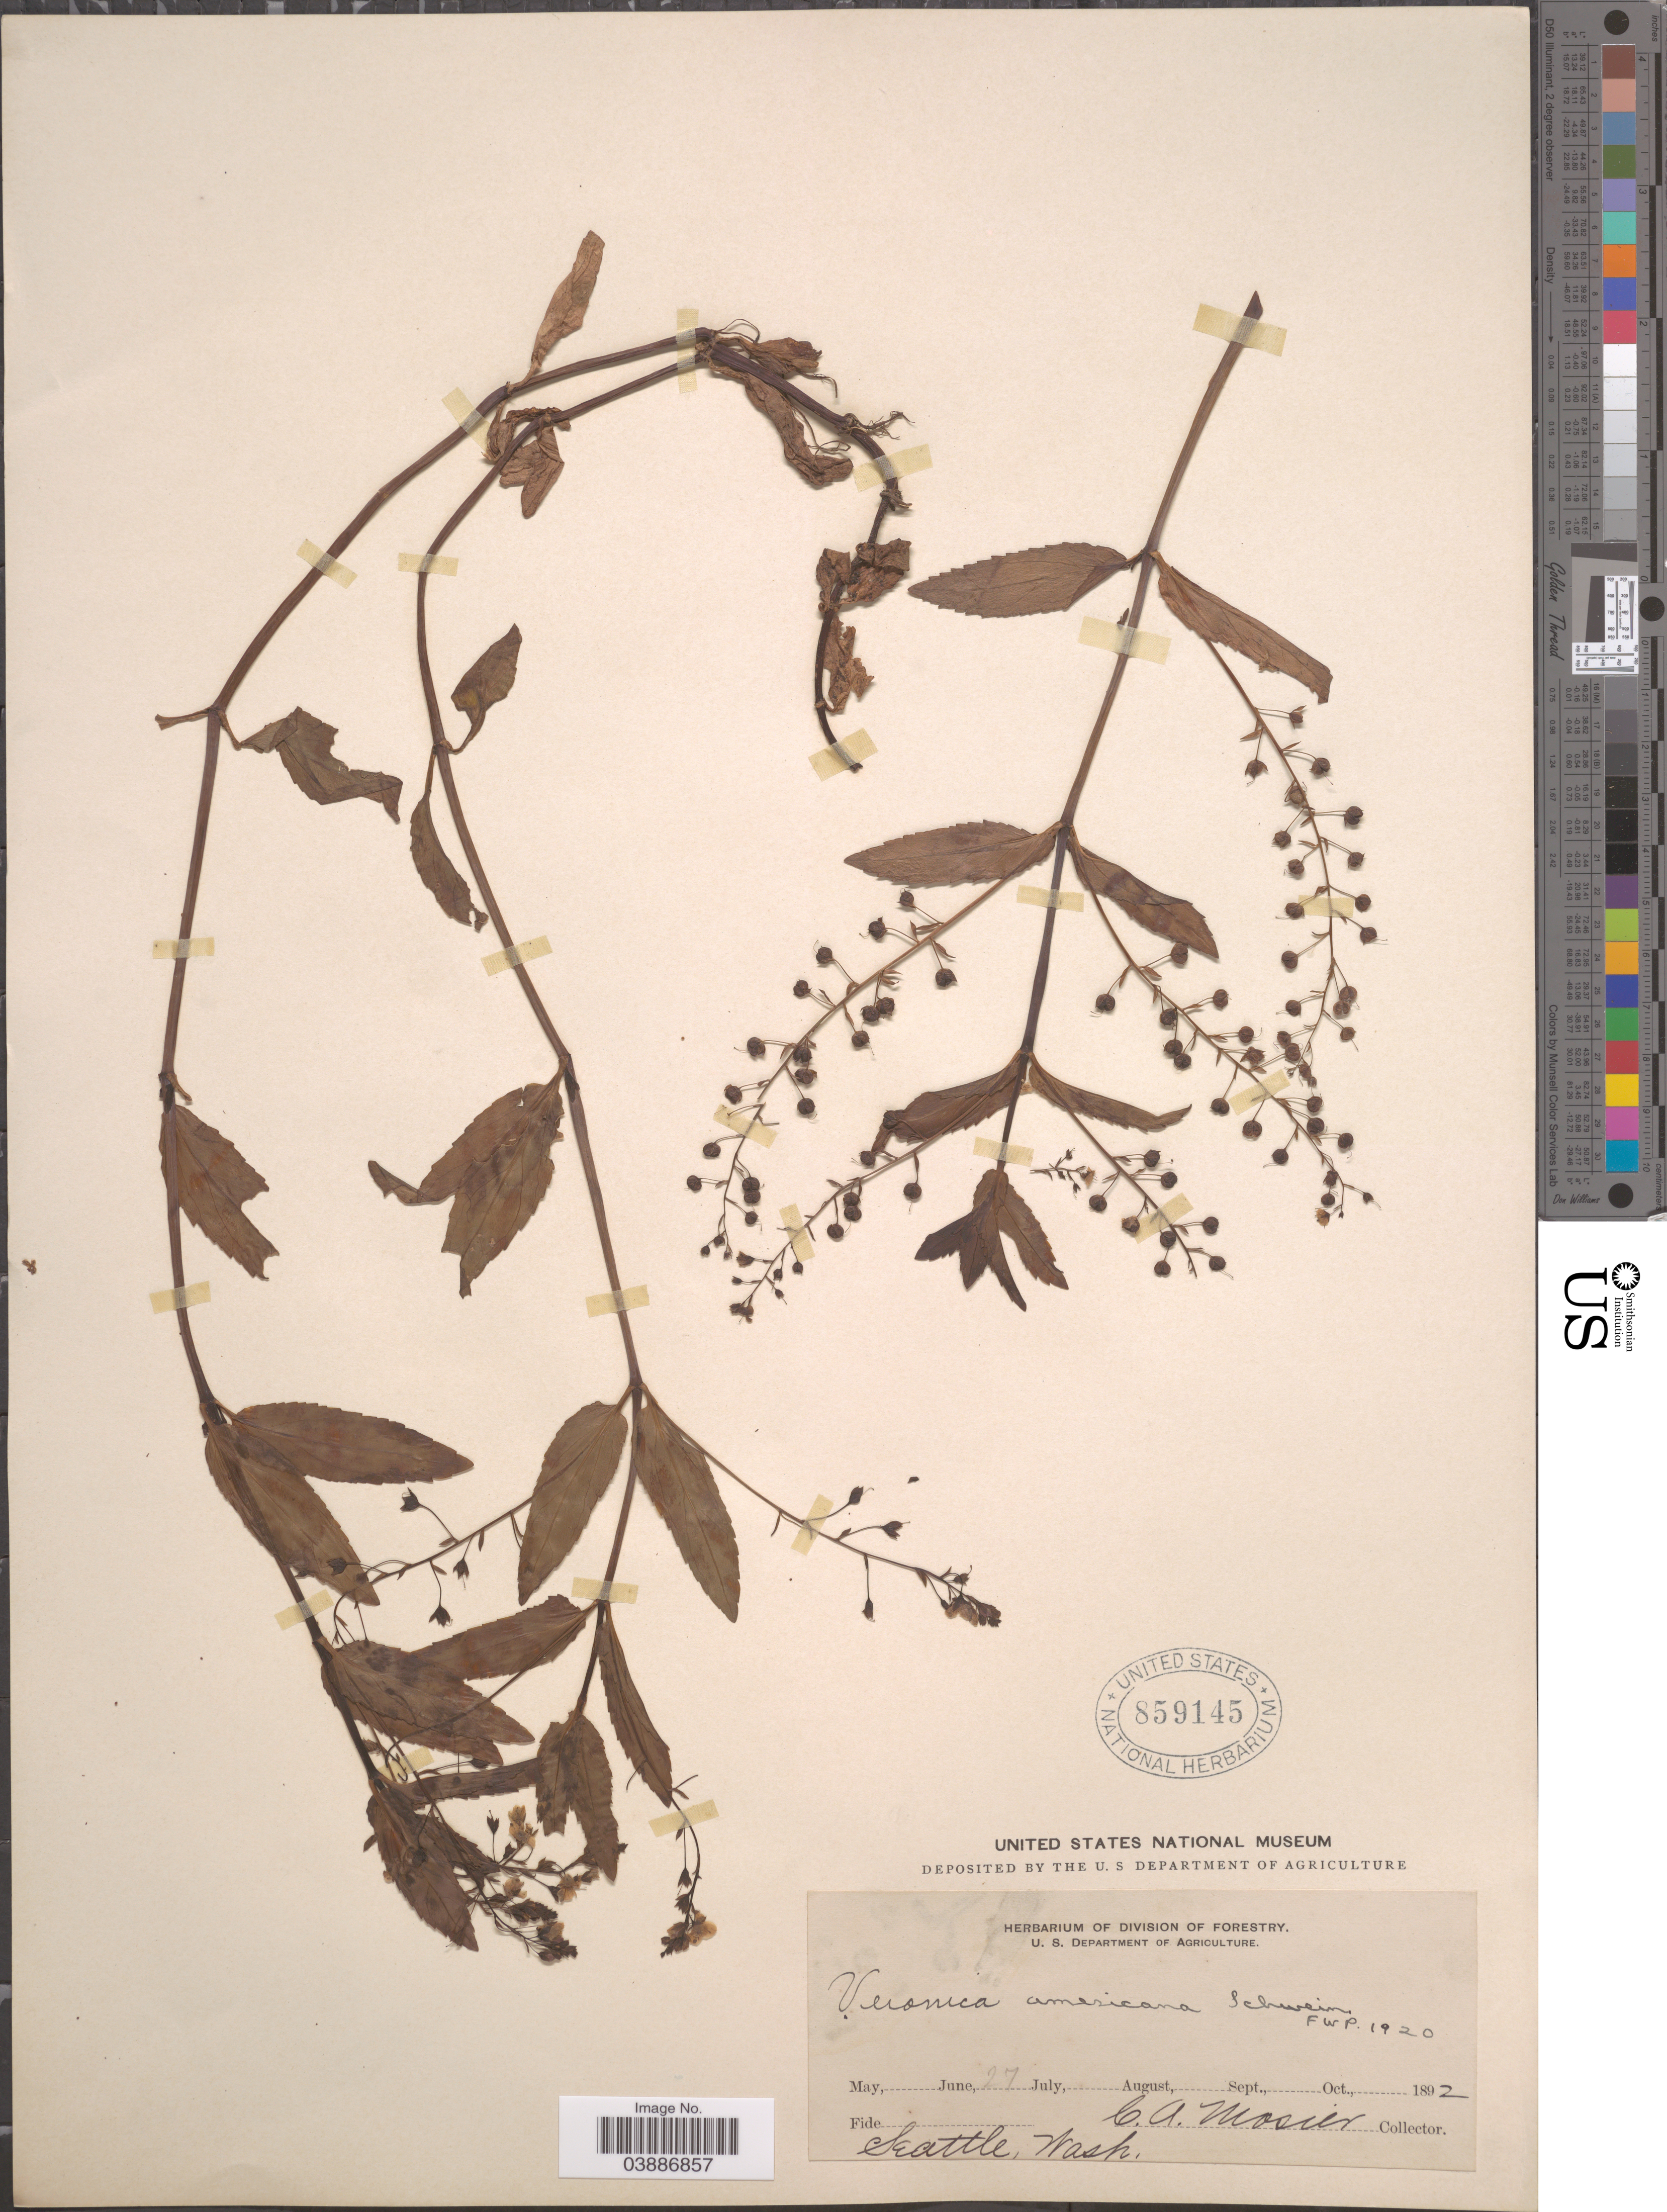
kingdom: Plantae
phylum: Tracheophyta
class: Magnoliopsida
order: Lamiales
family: Plantaginaceae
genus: Veronica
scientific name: Veronica americana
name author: Schwein. ex Benth.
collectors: C. A. Mosier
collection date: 1892-06-27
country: United States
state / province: Washington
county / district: King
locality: Seattle.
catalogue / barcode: US 859145